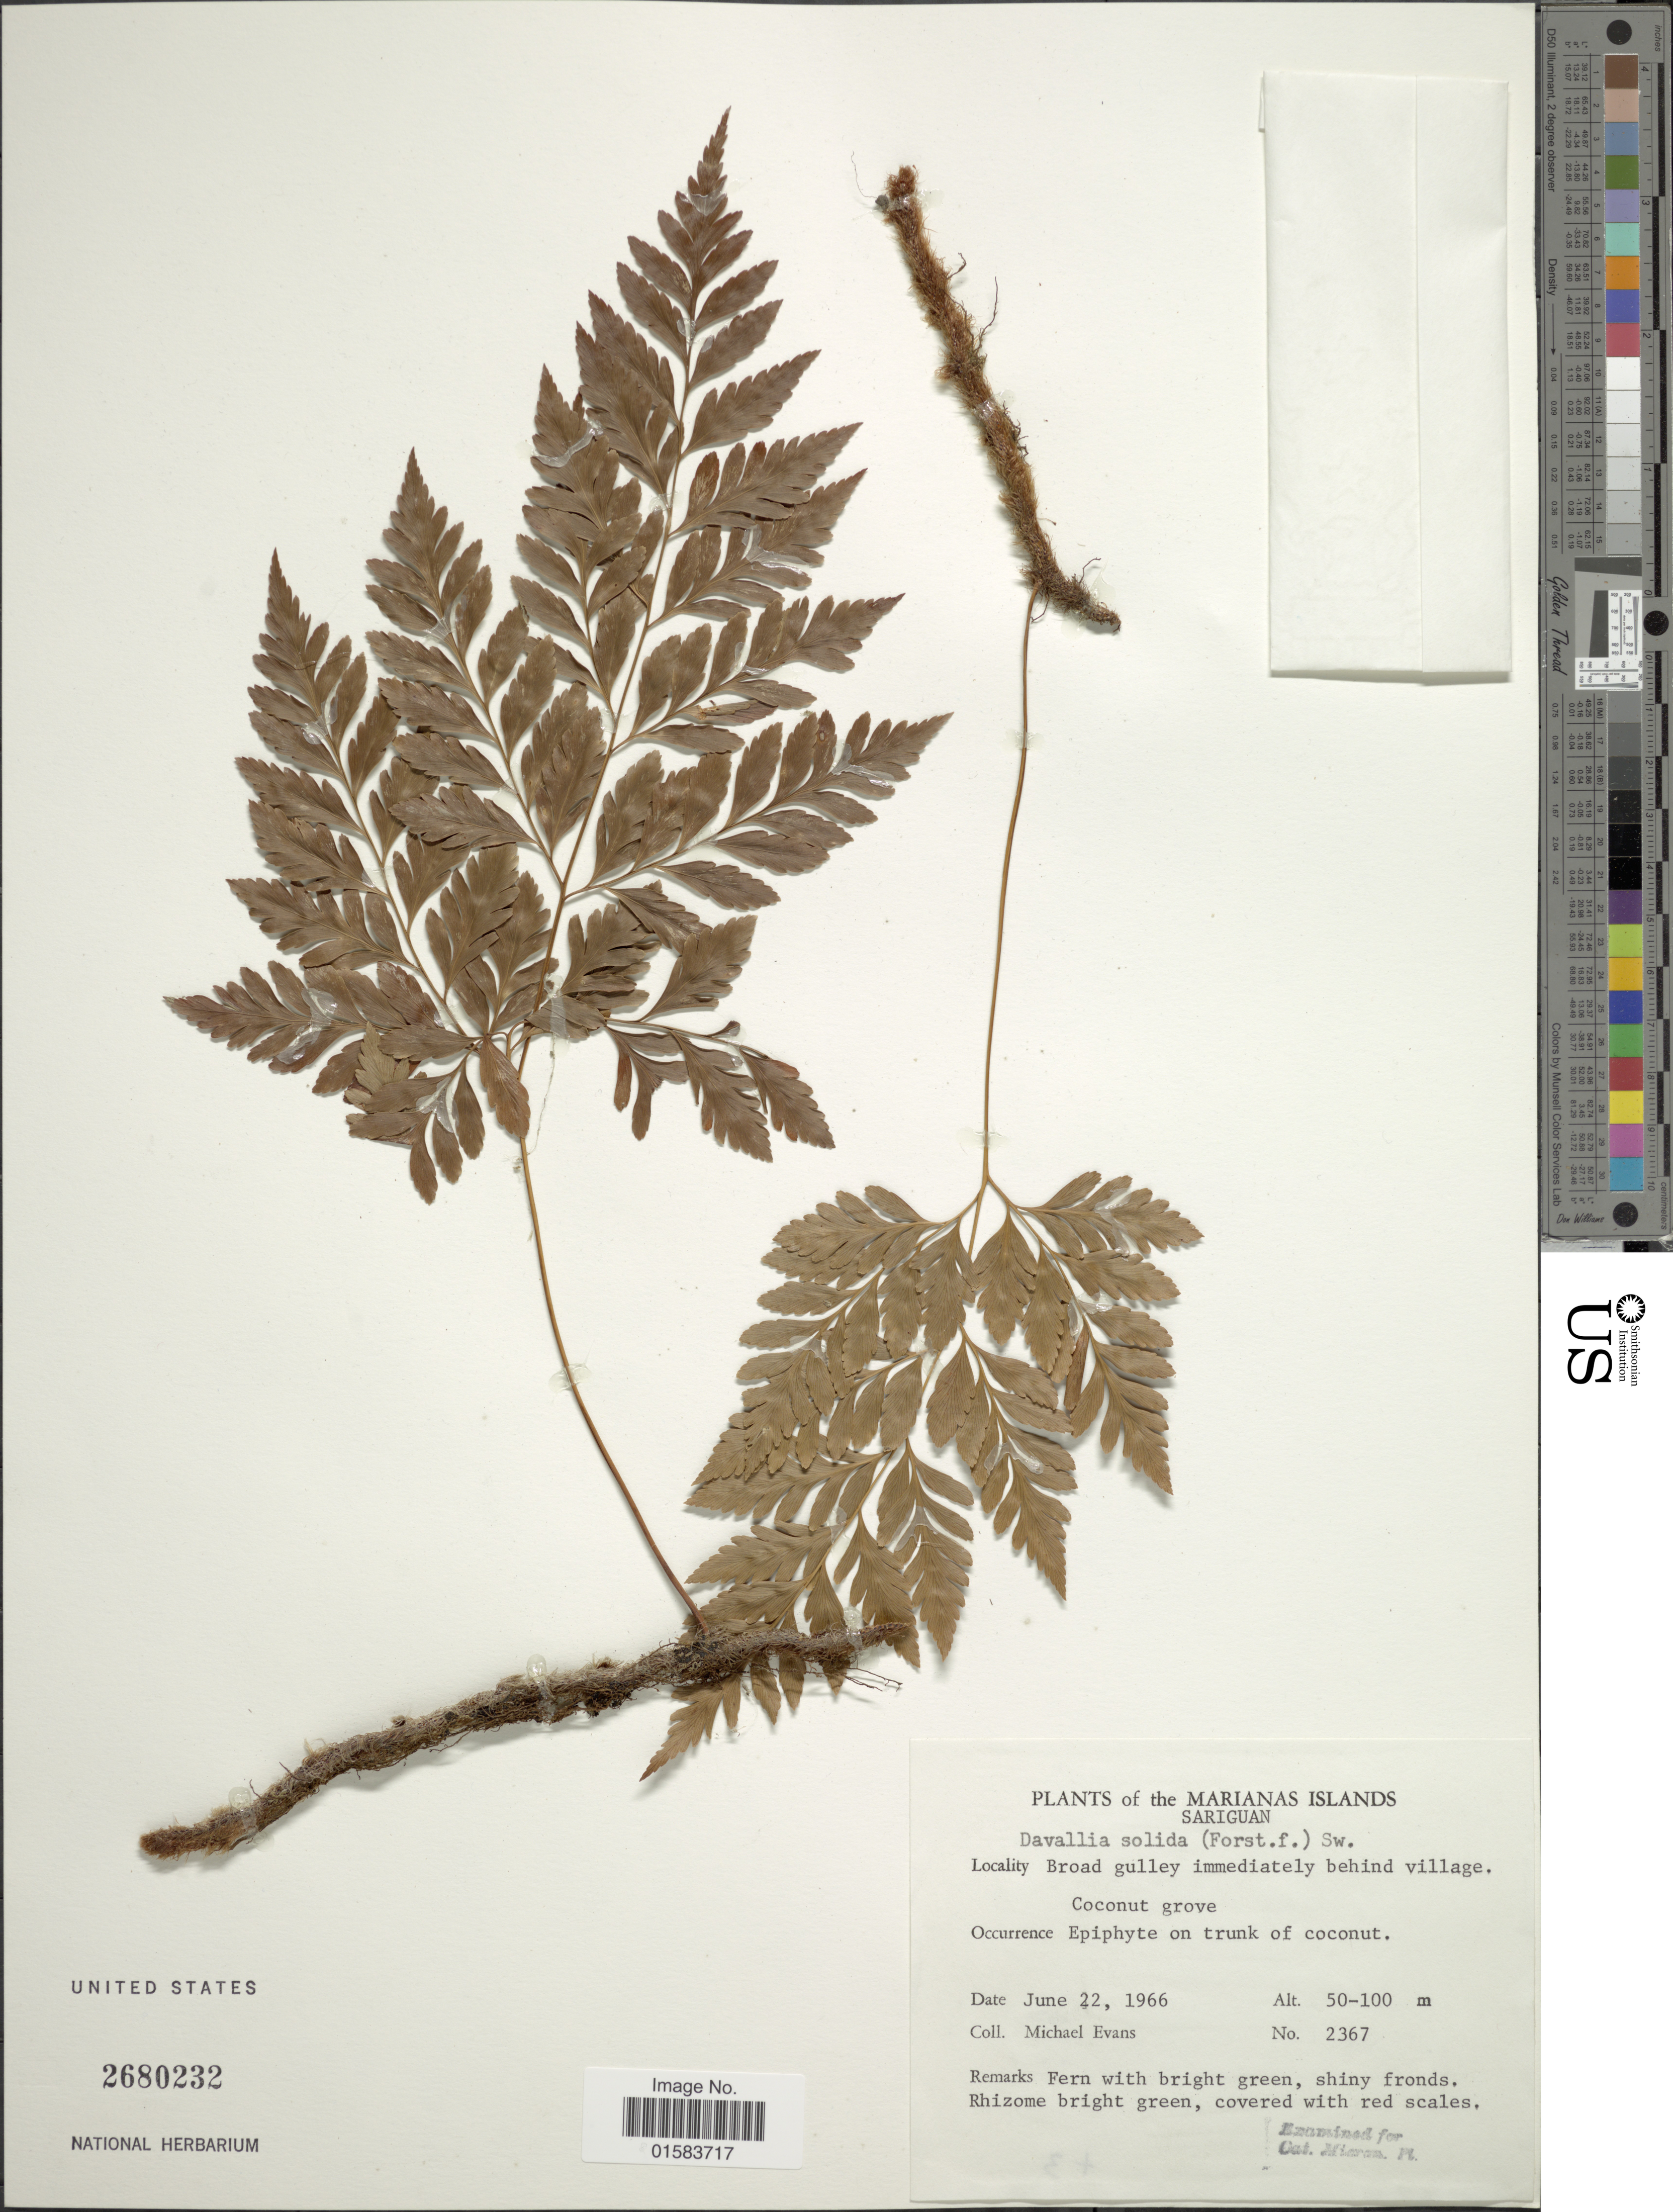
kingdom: Plantae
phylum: Tracheophyta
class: Polypodiopsida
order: Polypodiales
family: Davalliaceae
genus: Davallia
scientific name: Davallia solida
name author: (G. Forst.) Sw.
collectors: M. Evans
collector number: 2367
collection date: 1966-06-22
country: Northern Mariana Islands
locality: The Mariana Island, Sarigan, Broad guly immediately behind Village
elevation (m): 50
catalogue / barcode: US 2680232